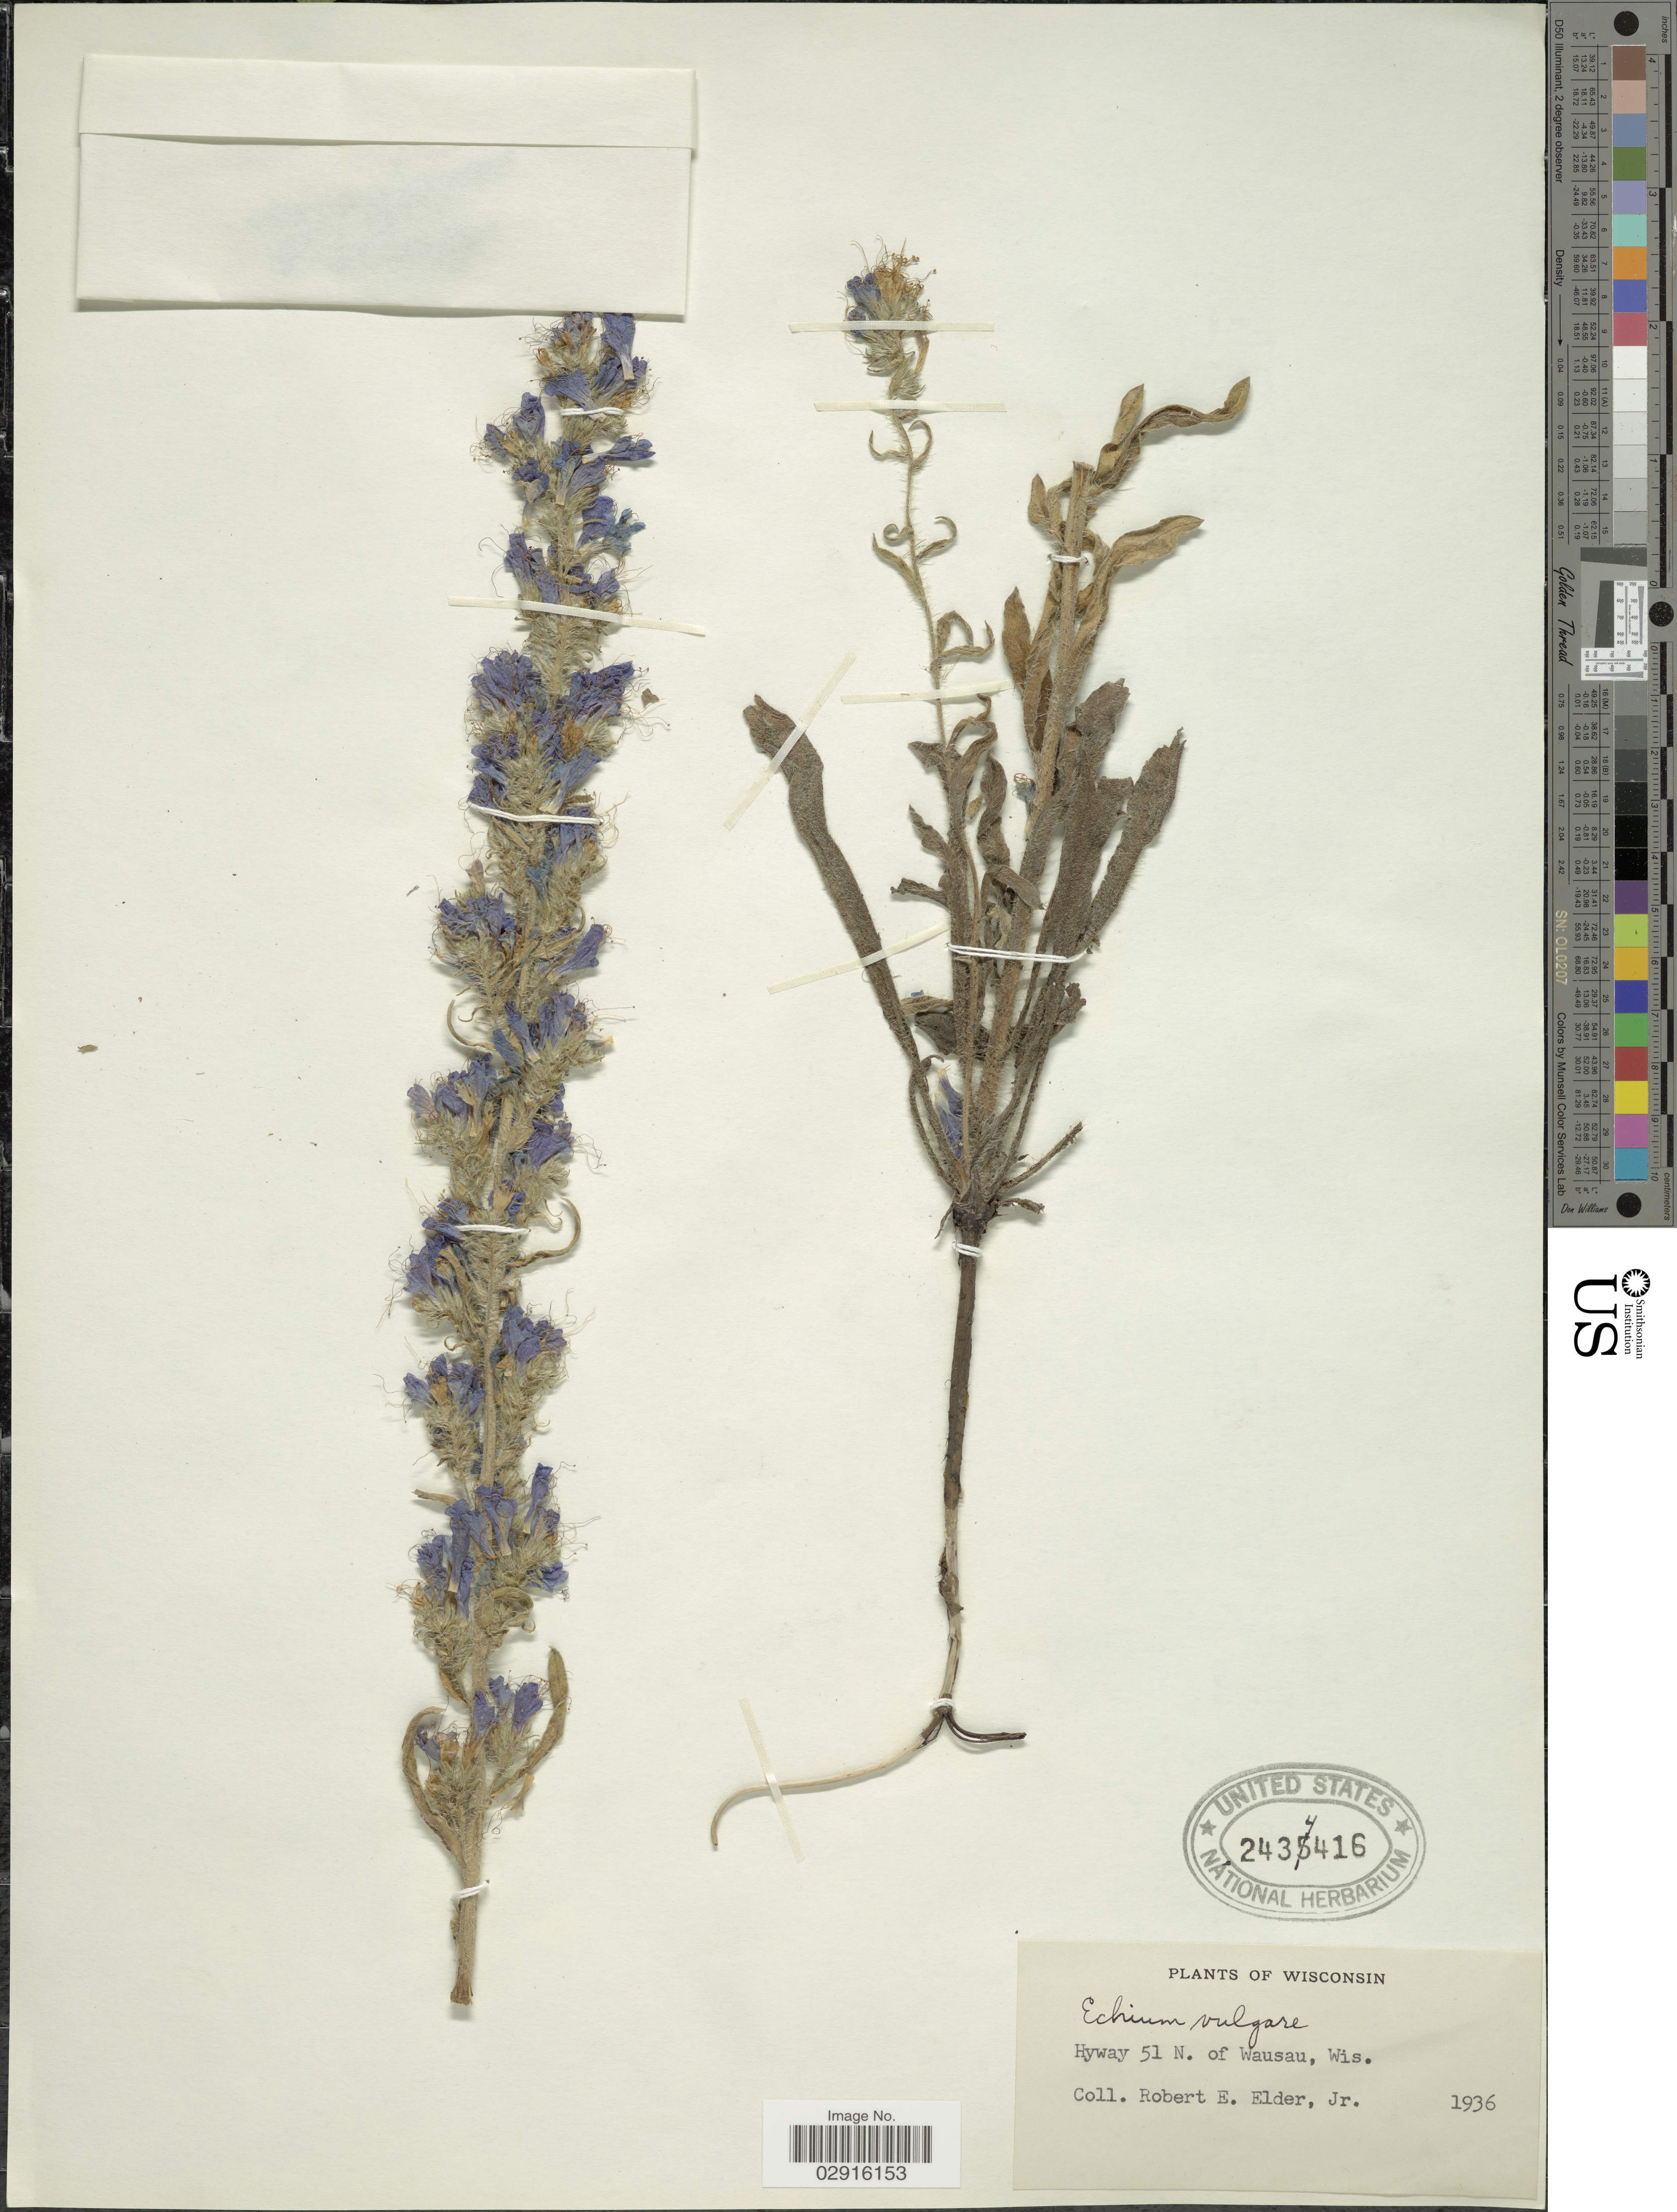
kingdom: Plantae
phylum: Tracheophyta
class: Magnoliopsida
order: Boraginales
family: Boraginaceae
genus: Echium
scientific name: Echium vulgare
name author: L.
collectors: R. E. Elder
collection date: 1936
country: United States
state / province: Wisconsin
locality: Hyway 51 N. of Wausau, Wis.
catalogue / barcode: US 2434416